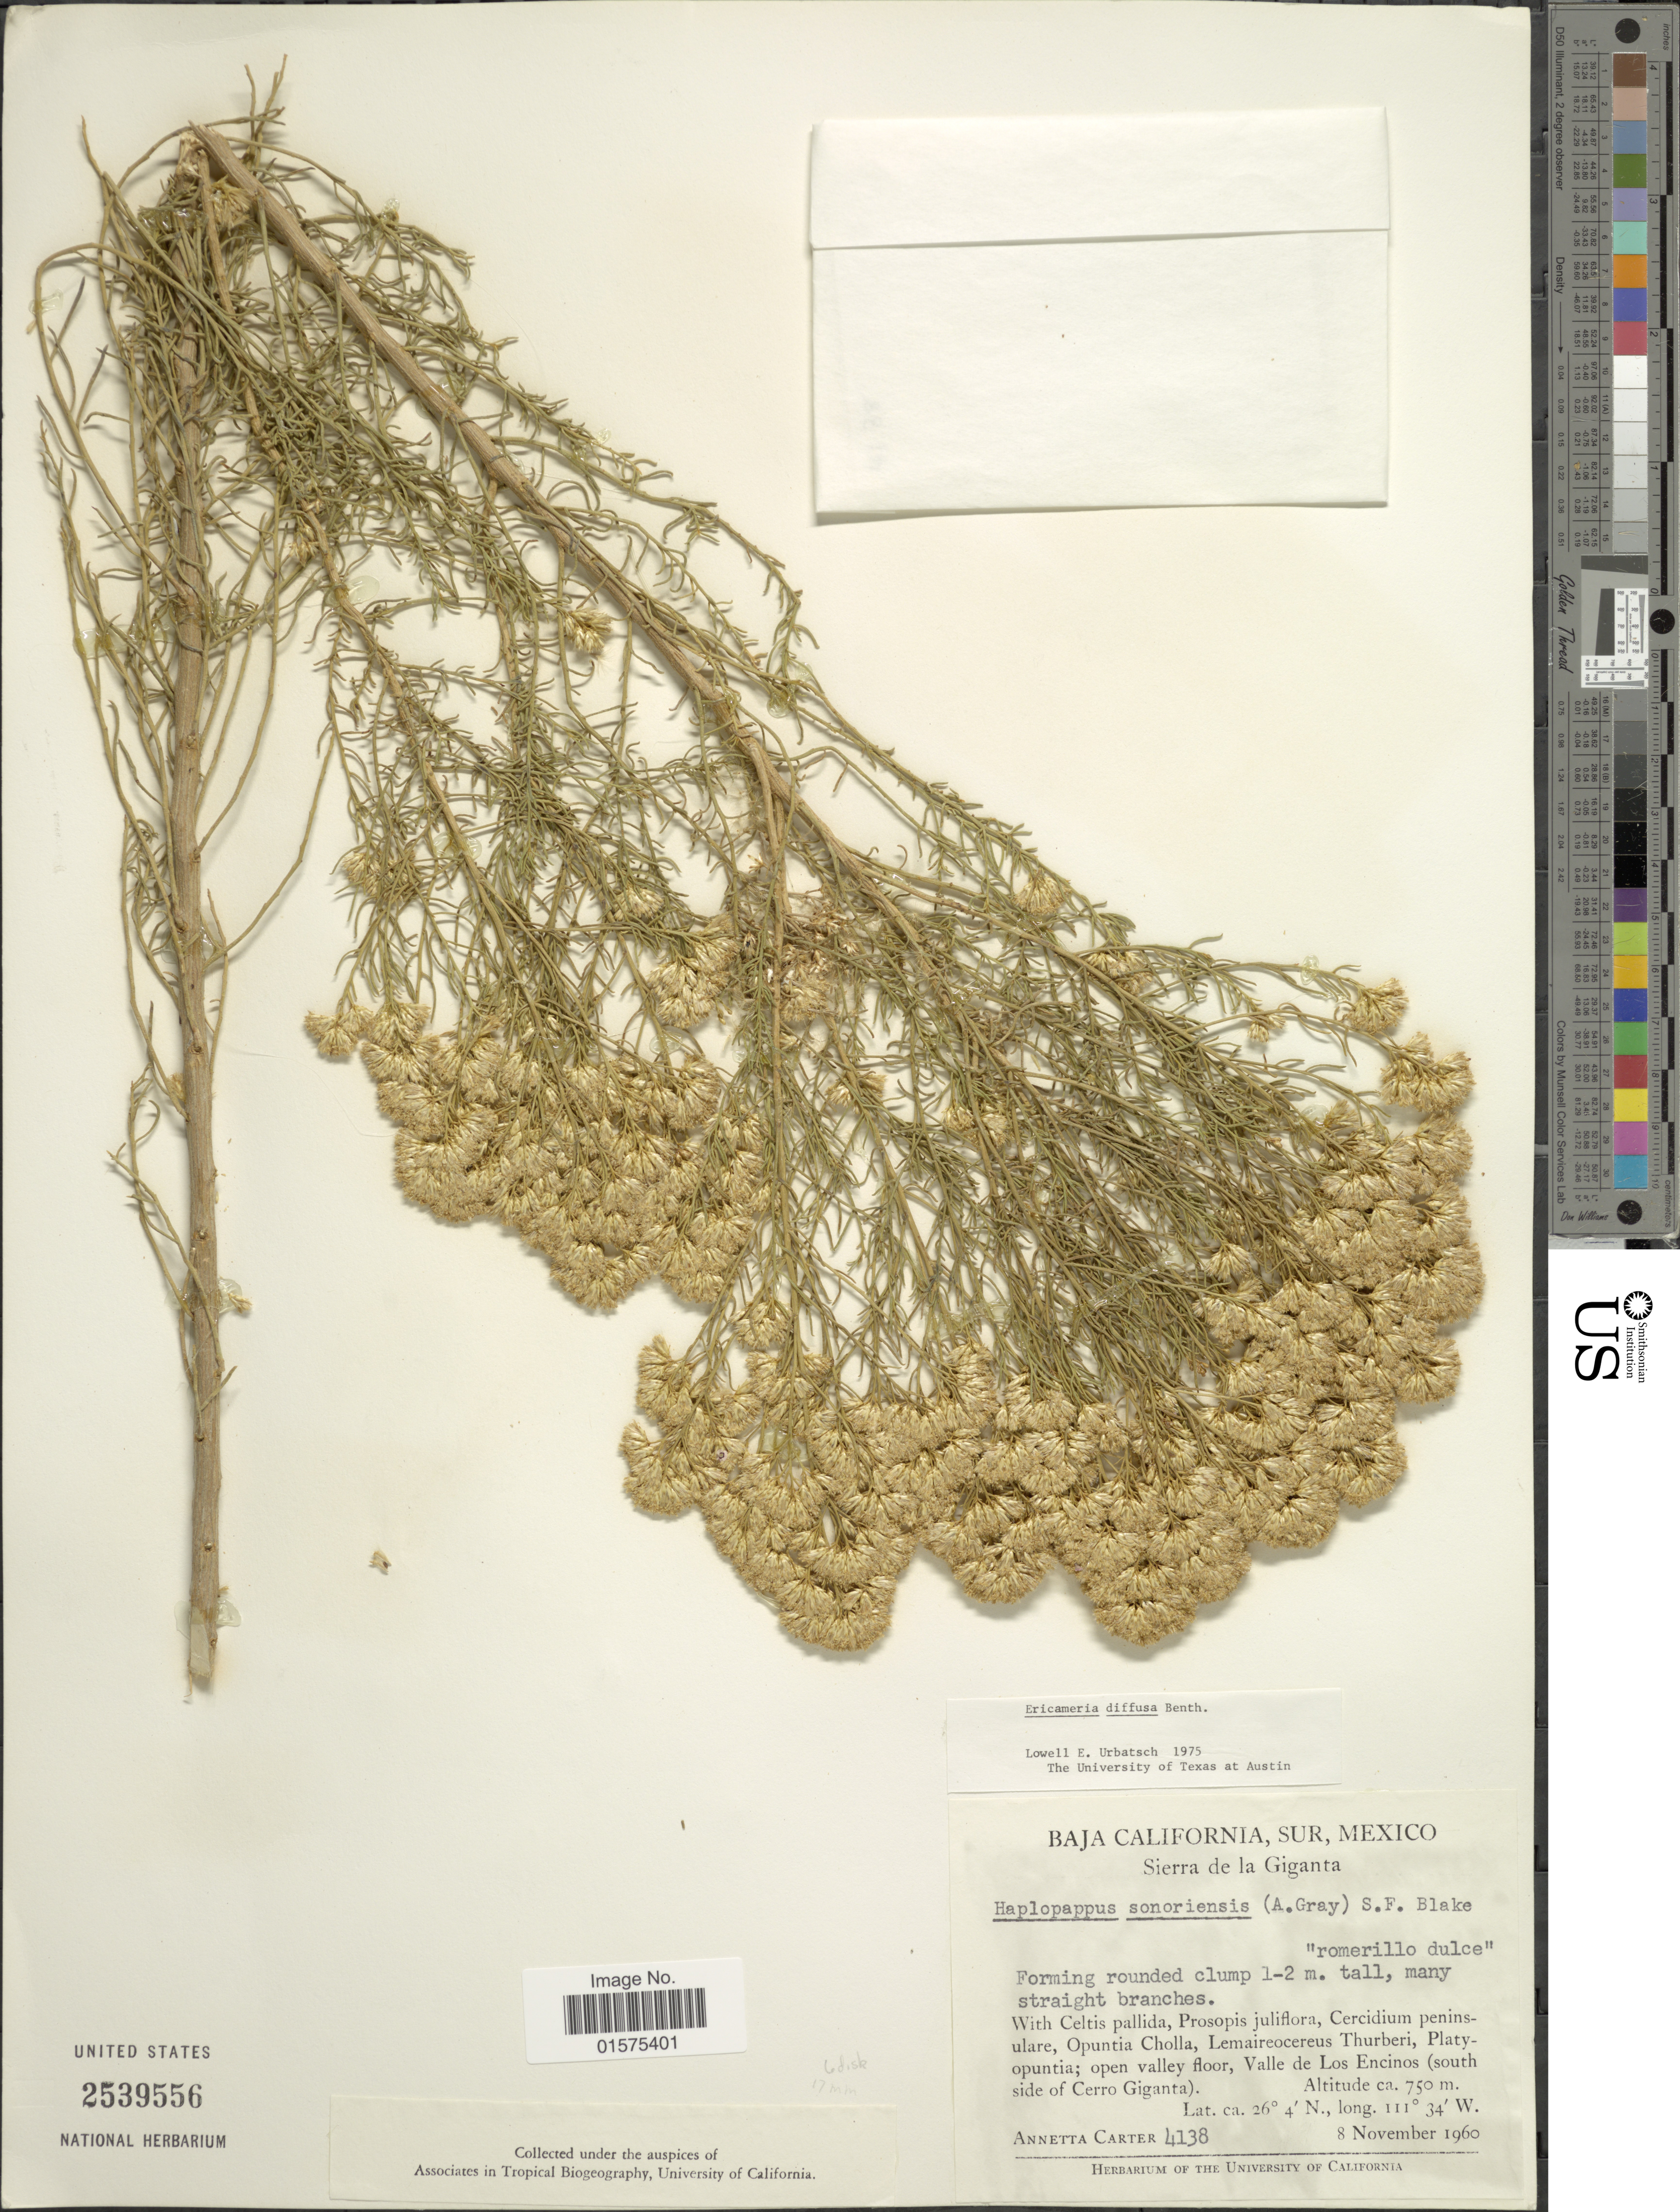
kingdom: Plantae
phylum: Tracheophyta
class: Magnoliopsida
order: Asterales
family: Asteraceae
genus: Xylothamia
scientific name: Xylothamia diffusa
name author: (Benth.) G.L. Nesom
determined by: Urbatsch, Lowell E., Curator (LSU), Louisiana State University (UNITED STATES)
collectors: A. M. Carter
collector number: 4138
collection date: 1960-11-08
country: Mexico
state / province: Baja California Sur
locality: Sierra de la Giganta. Valle de Los Encinos (south side of Cerro Giganta)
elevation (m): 750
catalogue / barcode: US 2539556